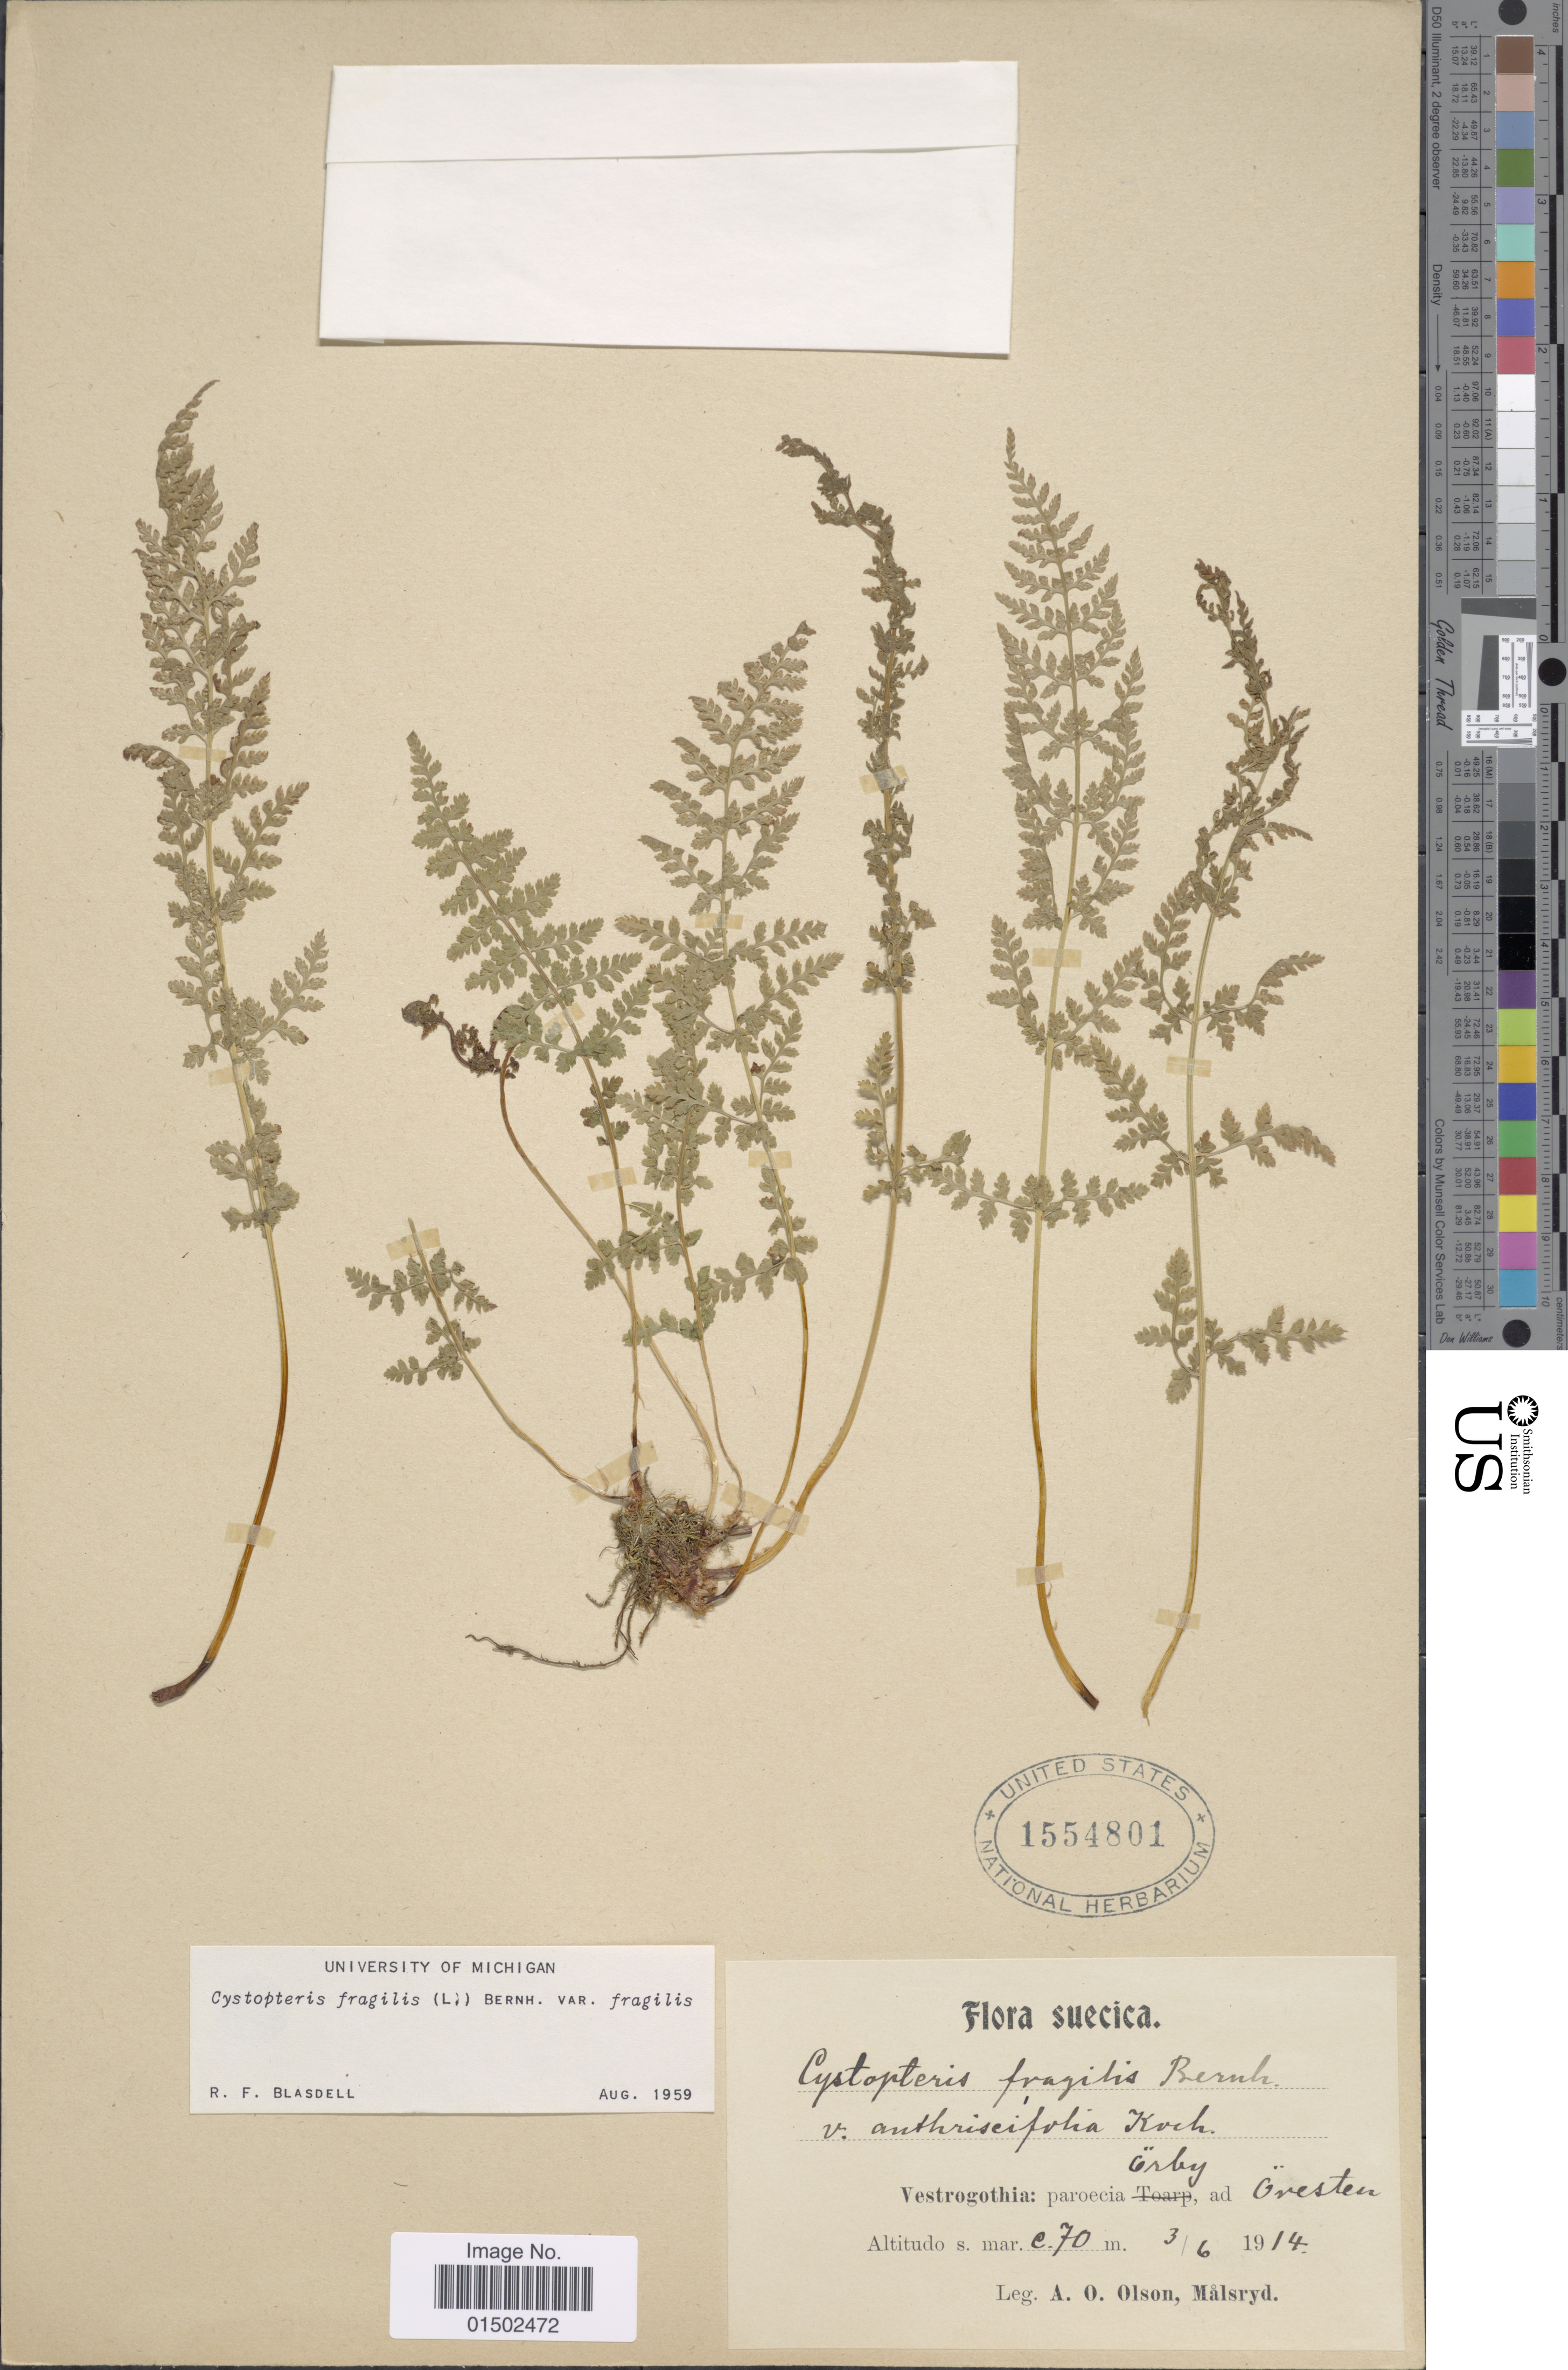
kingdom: Plantae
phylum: Tracheophyta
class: Polypodiopsida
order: Polypodiales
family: Cystopteridaceae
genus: Cystopteris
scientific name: Cystopteris fragilis var. fragilis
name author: (L.) Bernh.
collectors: A. Olson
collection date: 1914-03-06 or 1914-06-03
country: Sweden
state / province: Västra Götaland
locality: Örby parish, Öresten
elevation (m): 70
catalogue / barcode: US 1554801